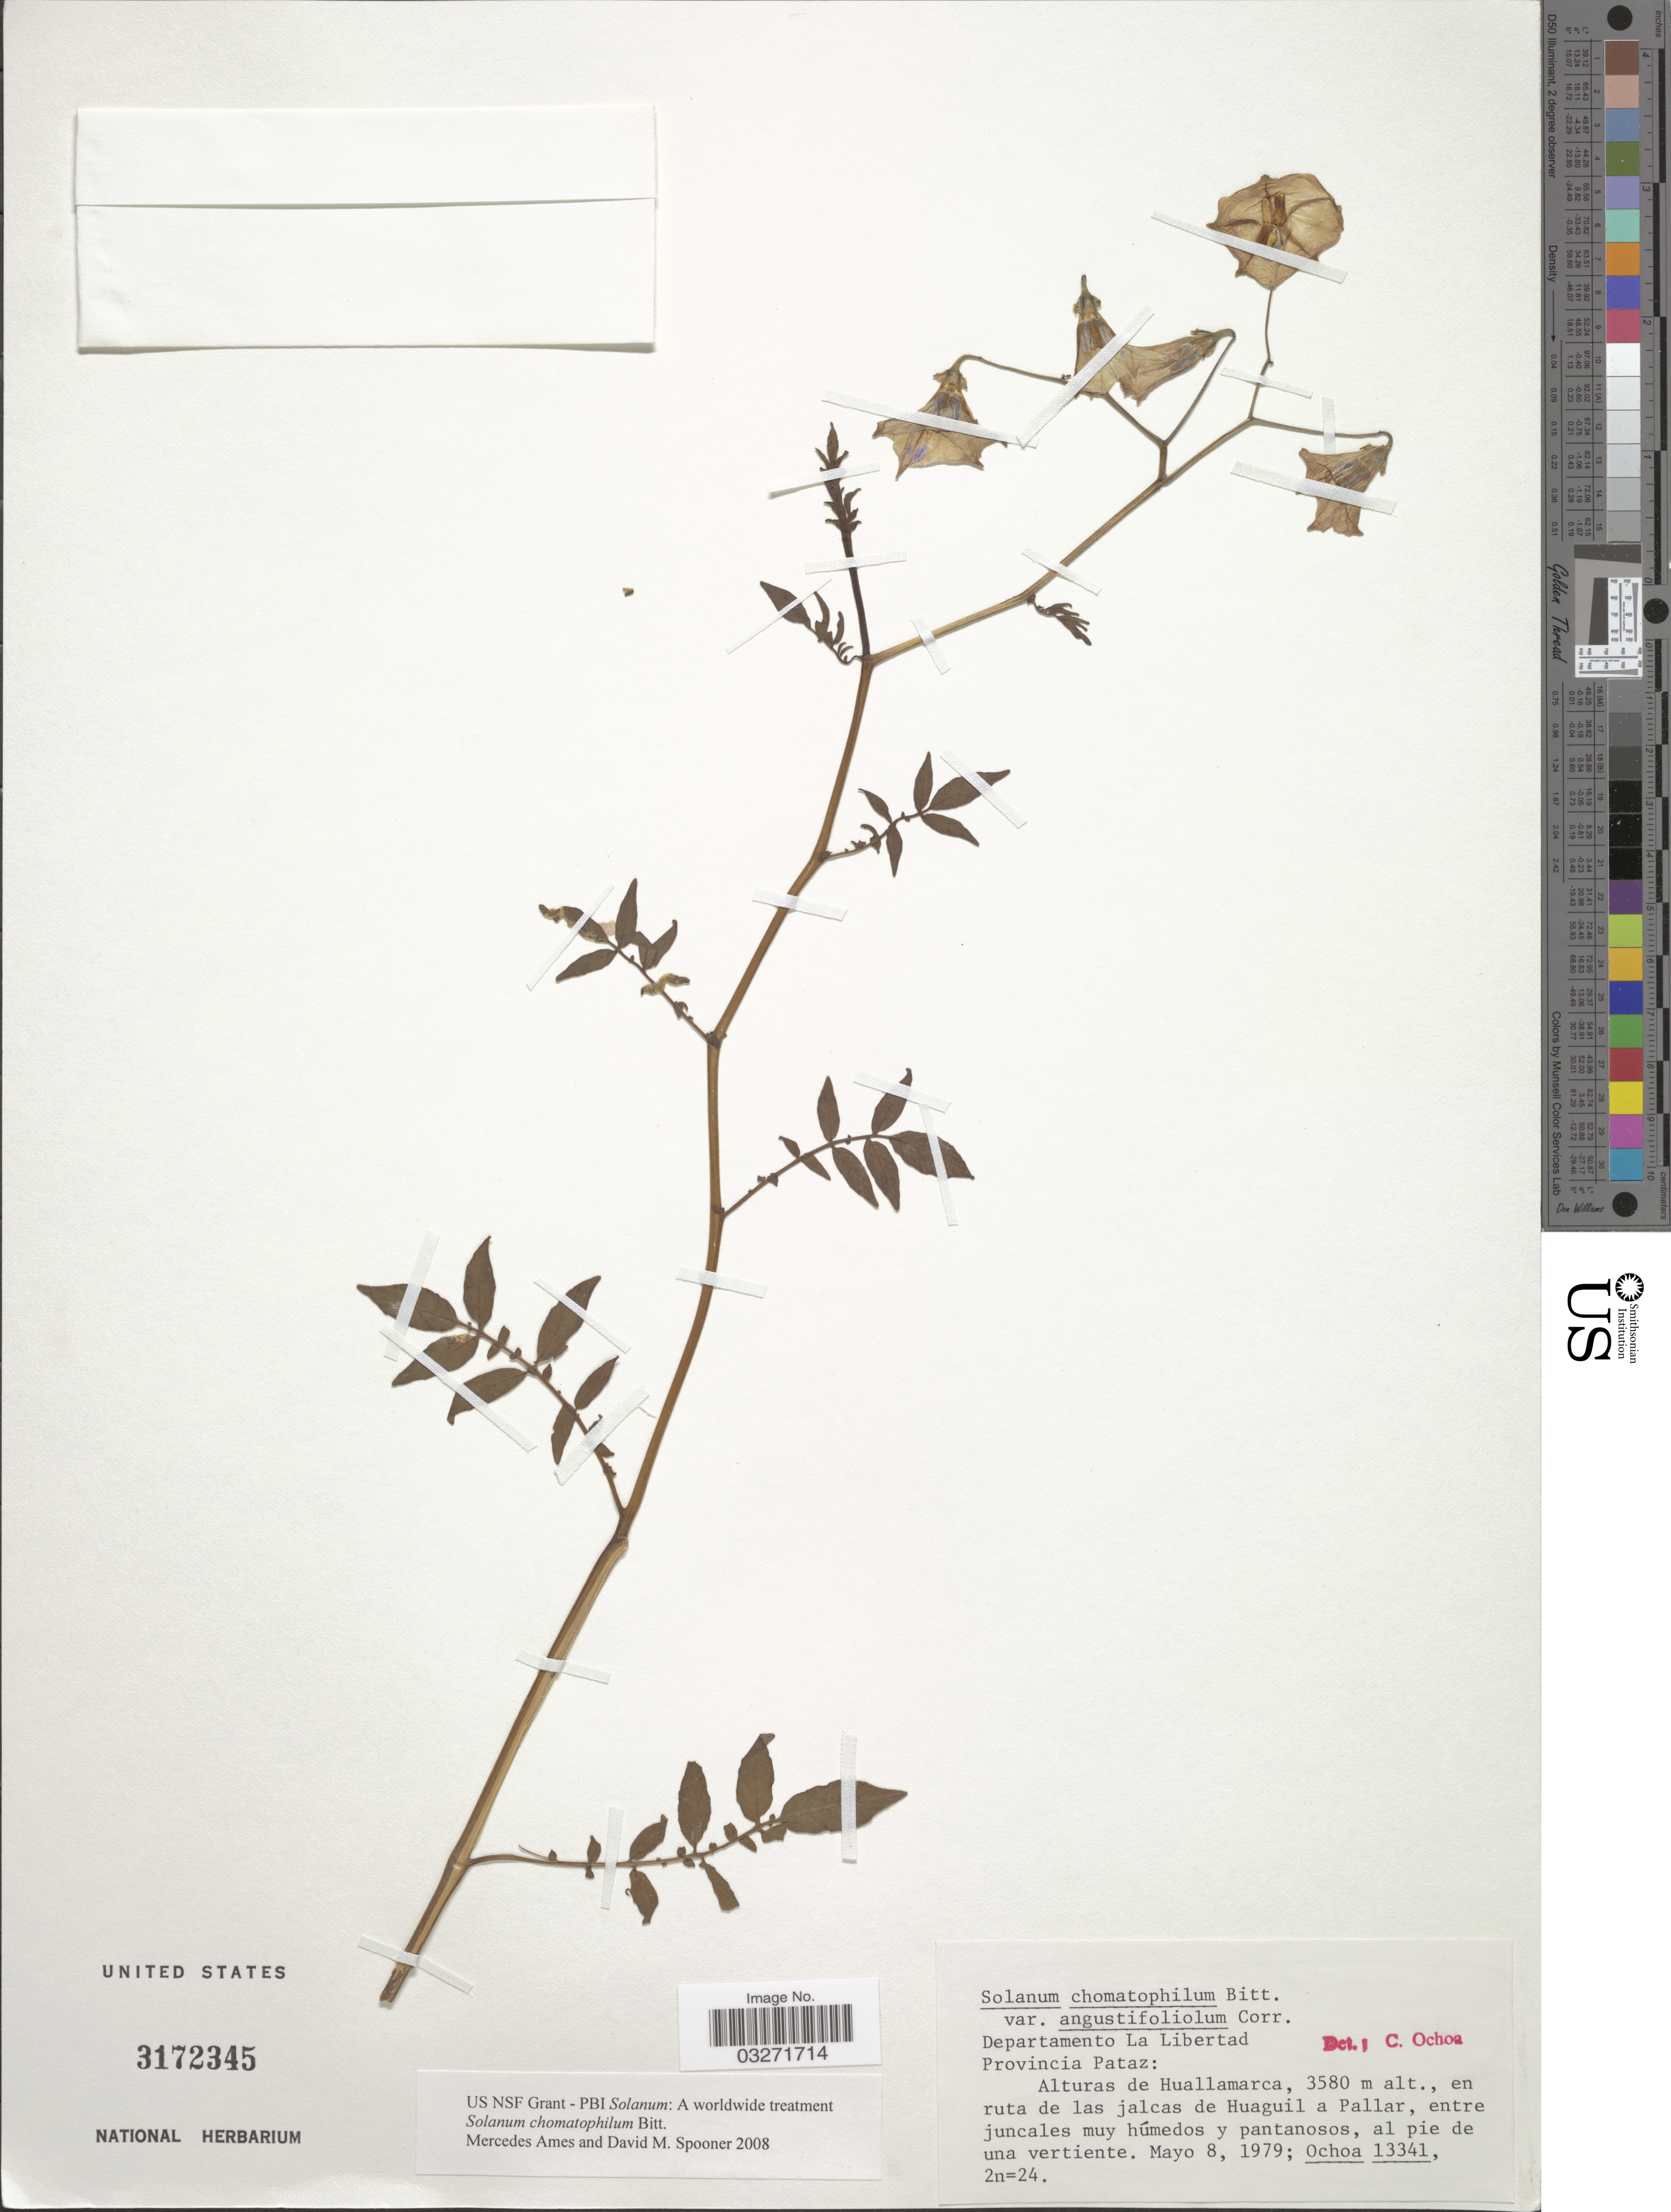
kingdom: Plantae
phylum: Tracheophyta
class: Magnoliopsida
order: Solanales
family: Solanaceae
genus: Solanum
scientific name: Solanum chomatophilum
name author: Bitter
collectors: -. Ochoa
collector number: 13341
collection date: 1979-05-08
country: Peru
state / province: La Libertad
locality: Departamento La Libertad. Provincia Pataz: Alturas de Huallamarca, en ruta de las jalcas de Huaguil a Pallar.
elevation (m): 3580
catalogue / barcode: US 3172345